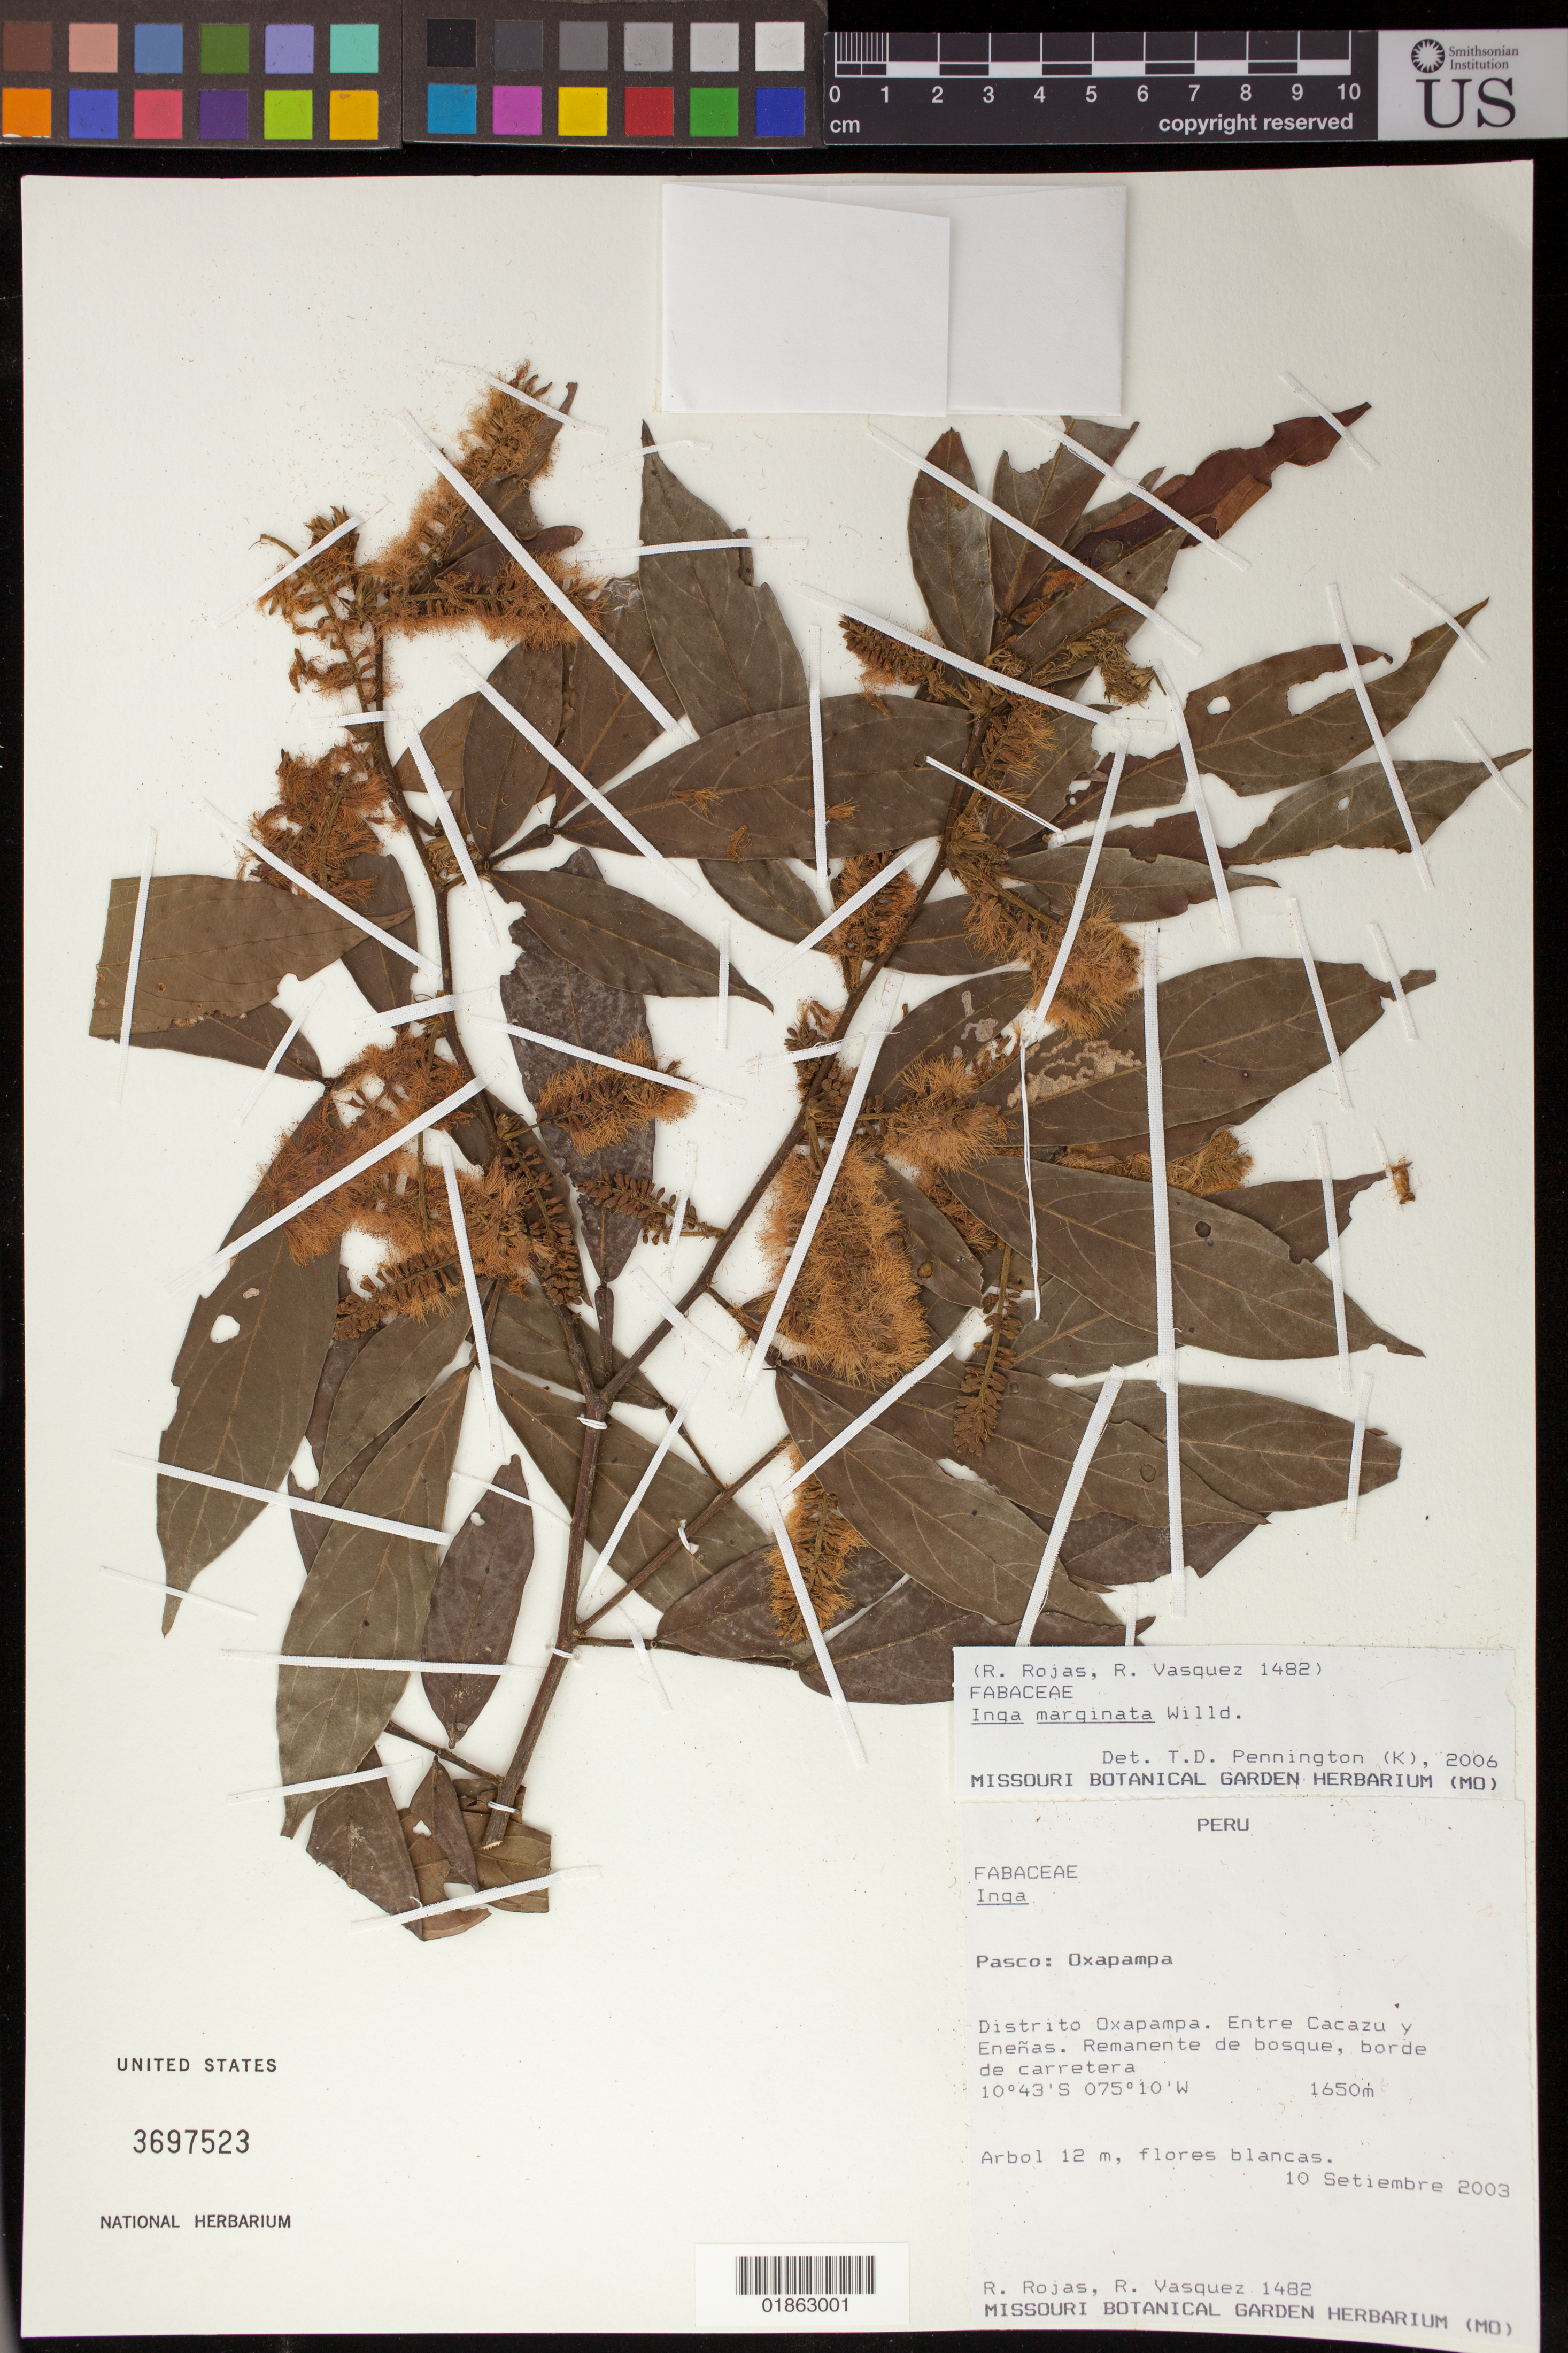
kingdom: Plantae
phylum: Tracheophyta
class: Magnoliopsida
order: Fabales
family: Fabaceae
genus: Inga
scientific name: Inga marginata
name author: Willd.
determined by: Pennington, T. D., (K)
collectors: R. Rojas & R. Vasquez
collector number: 1482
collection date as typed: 10 Setiembre 2003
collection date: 2003-09-10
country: Peru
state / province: Pasco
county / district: Oxapampa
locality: Distrito Oxapampa, entre Cacazu y Eneñas.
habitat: Remanente de bosque, borde de carretera.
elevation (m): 1650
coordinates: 10 43 S, 75 10 W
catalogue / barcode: US 3697523